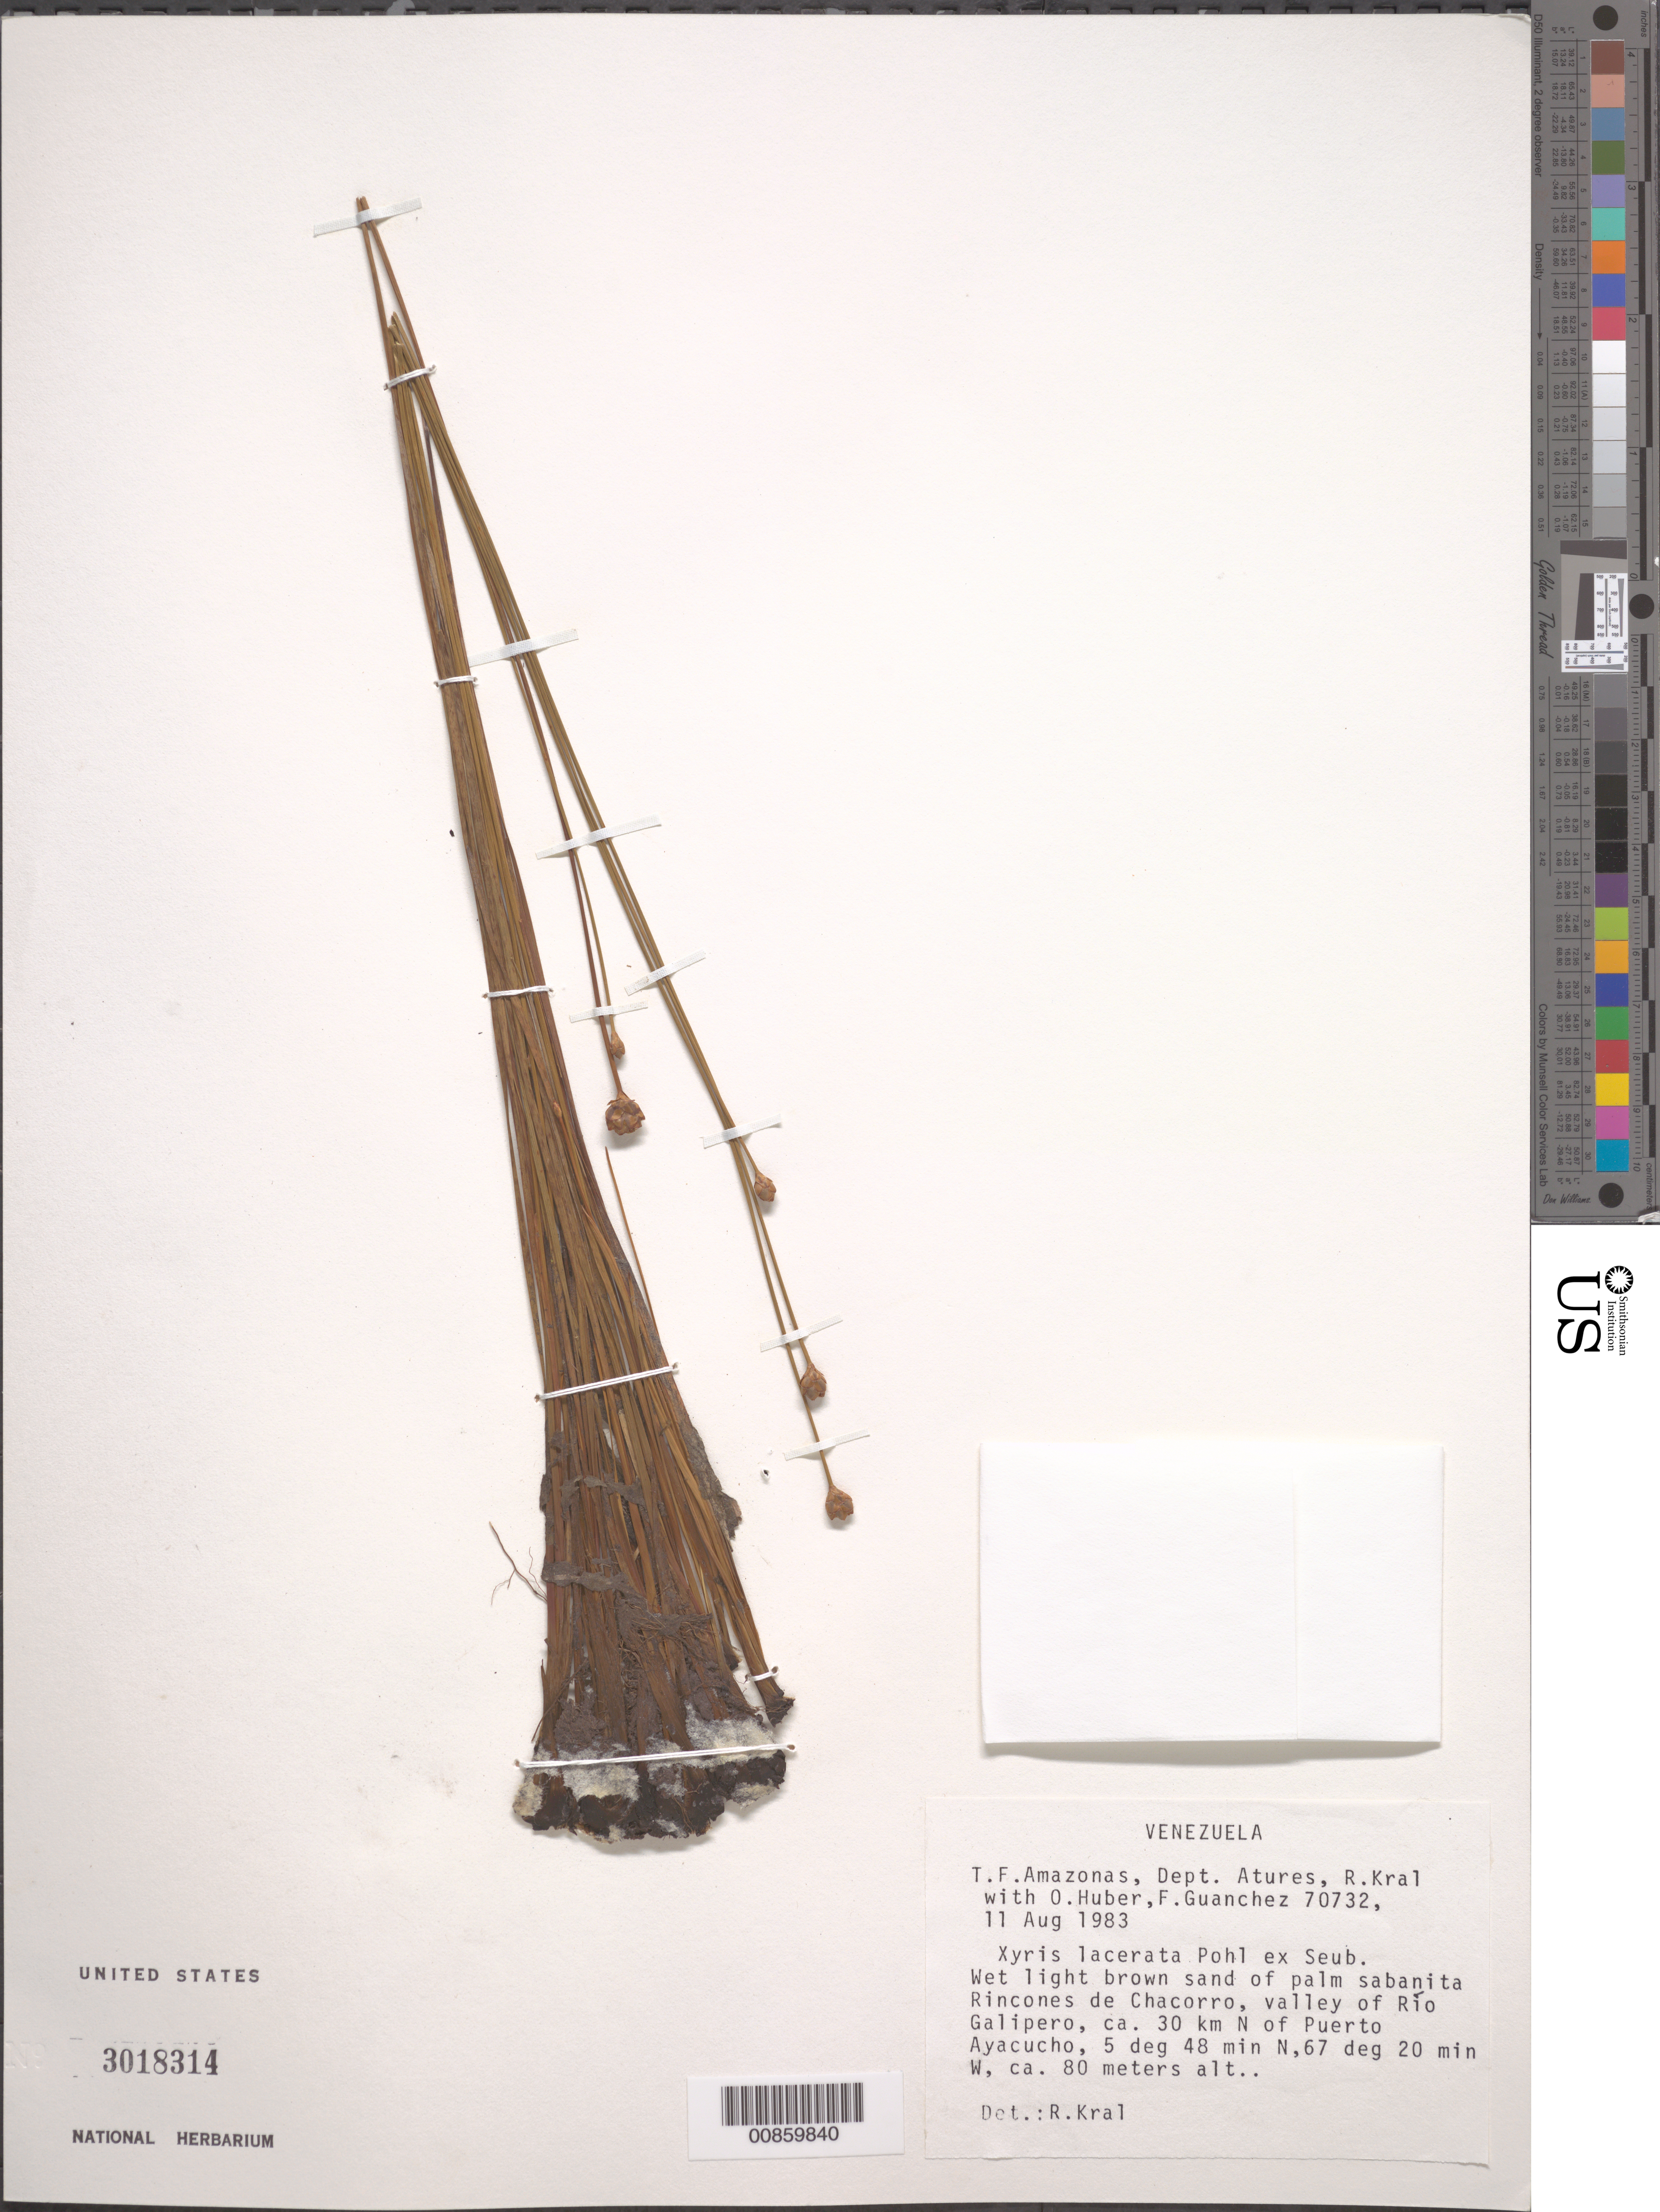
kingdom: Plantae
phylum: Tracheophyta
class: Liliopsida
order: Poales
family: Xyridaceae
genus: Xyris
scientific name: Xyris lacerata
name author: Pohl ex Seub.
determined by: Kral, Robert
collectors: R. Kral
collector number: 70732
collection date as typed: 11-Aug-83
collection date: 1983-08-11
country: Venezuela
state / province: Amazonas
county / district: Atures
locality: Rincones de Chacorro; valley of Río Galipero; 30 km N of Puerto Ayacucho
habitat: Wet light brown sand of palm sabanita.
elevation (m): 80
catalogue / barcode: US 3018314